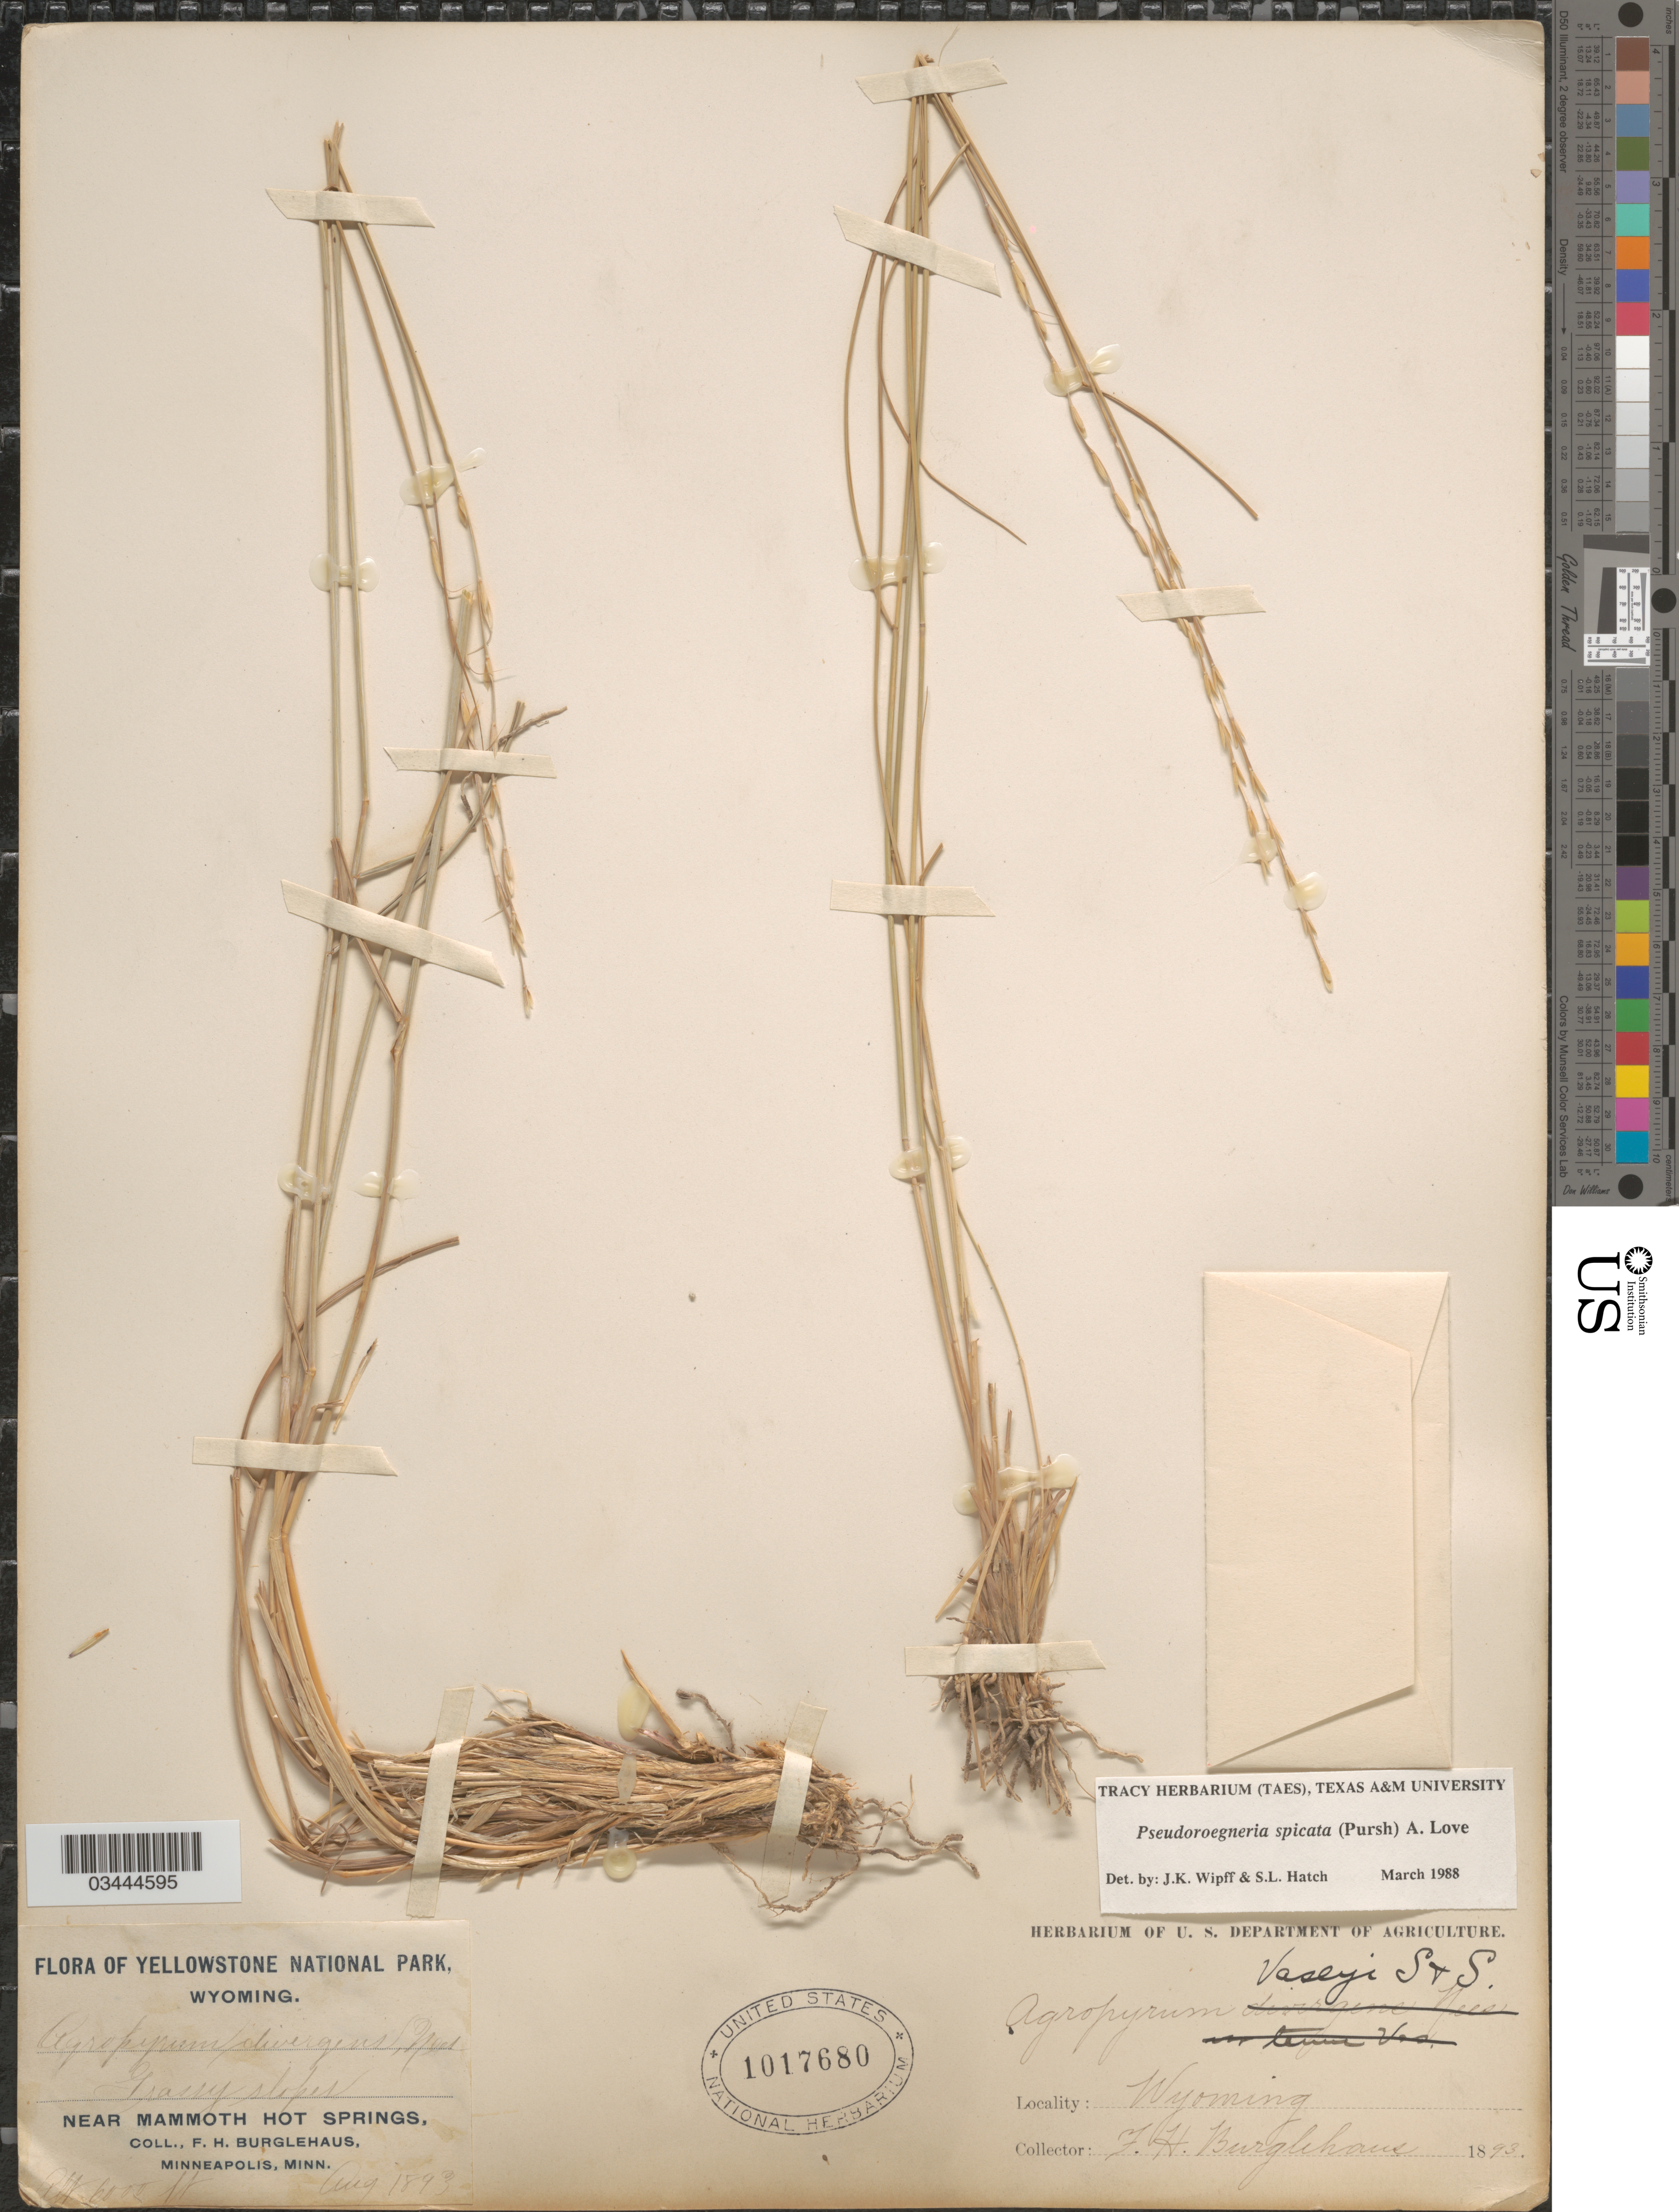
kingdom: Plantae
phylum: Tracheophyta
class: Liliopsida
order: Poales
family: Poaceae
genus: Pseudoroegneria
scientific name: Pseudoroegneria spicata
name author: (Pursh) Á. Löve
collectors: F. Burglehaus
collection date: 1893-08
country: United States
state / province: Wyoming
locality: Yellowstone National Park. Grassy slopes. Near Mammoth Hot Springs.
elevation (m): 1829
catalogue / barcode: US 1017680